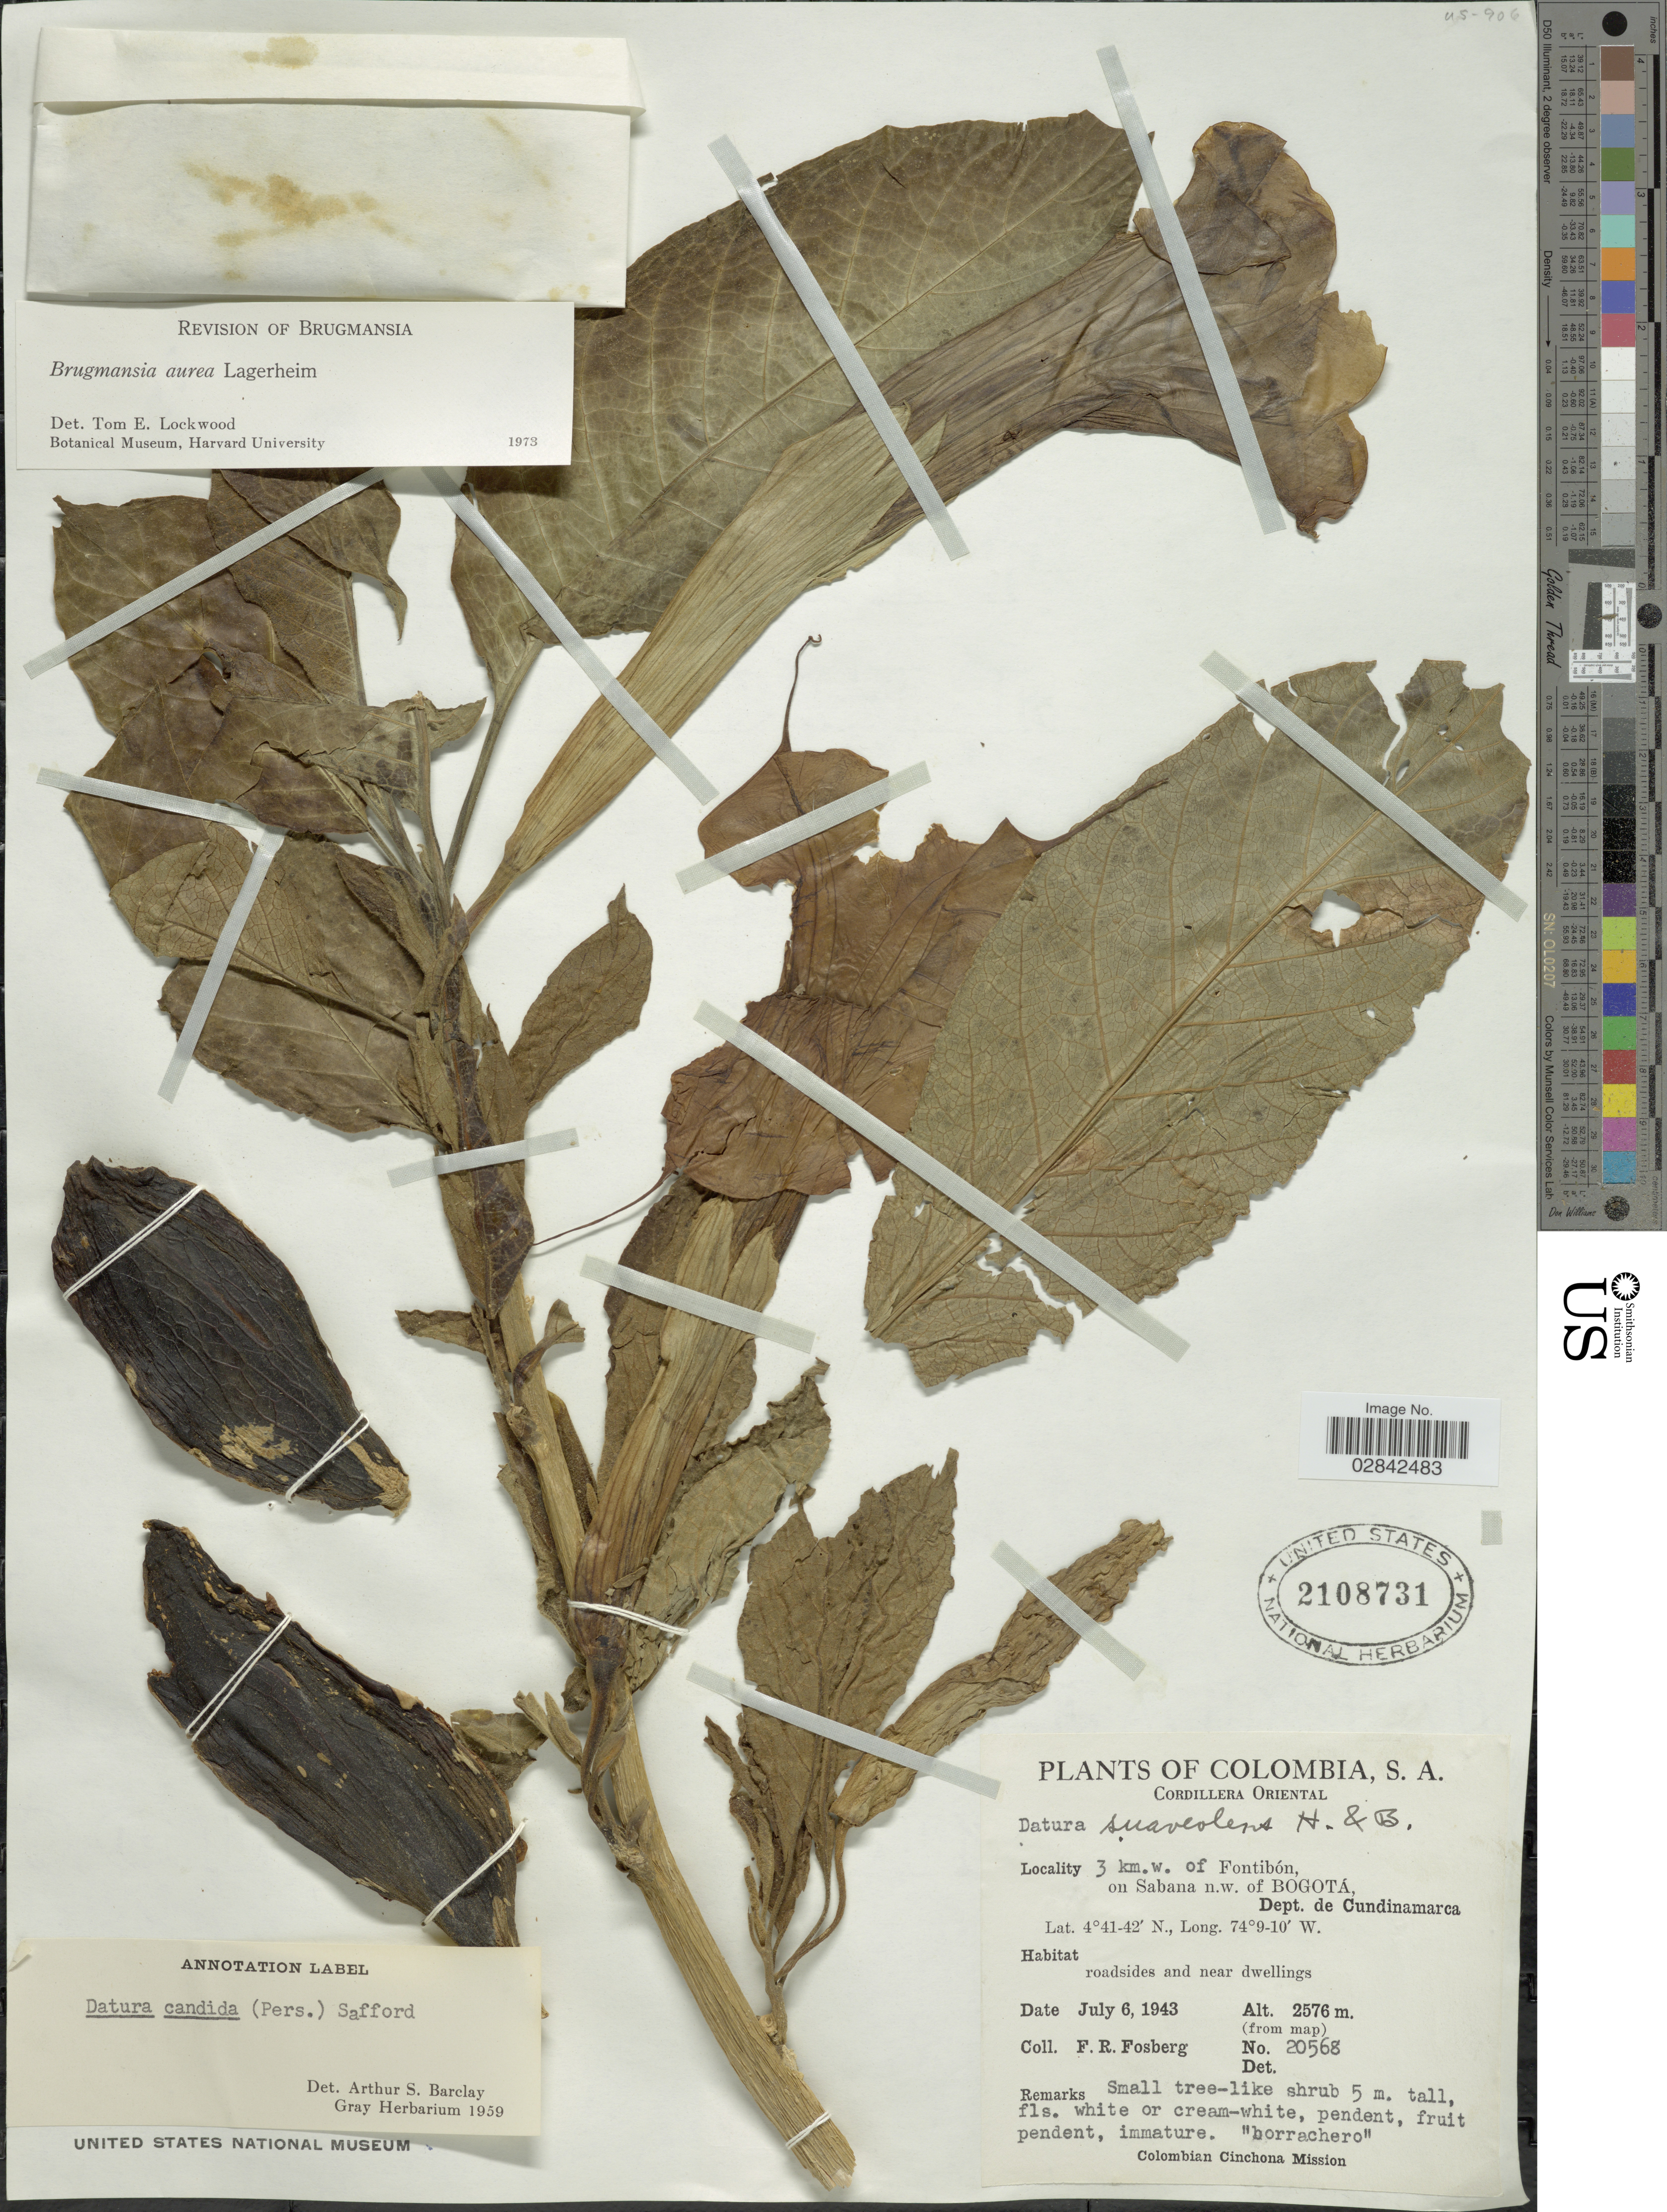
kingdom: Plantae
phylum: Tracheophyta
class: Magnoliopsida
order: Solanales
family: Solanaceae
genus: Brugmansia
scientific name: Brugmansia aurea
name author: Lagerh.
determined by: Lockwood, T. E.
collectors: F. R. Fosberg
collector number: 20568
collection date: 1943-07-06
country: Colombia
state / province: Cundinamarca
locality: Cordillera Oriental, 3 km. w. of Fontibón, on Sabana n.w. of Bogotá, Dept. de Cundinamarca.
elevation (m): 2576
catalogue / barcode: US 2108731